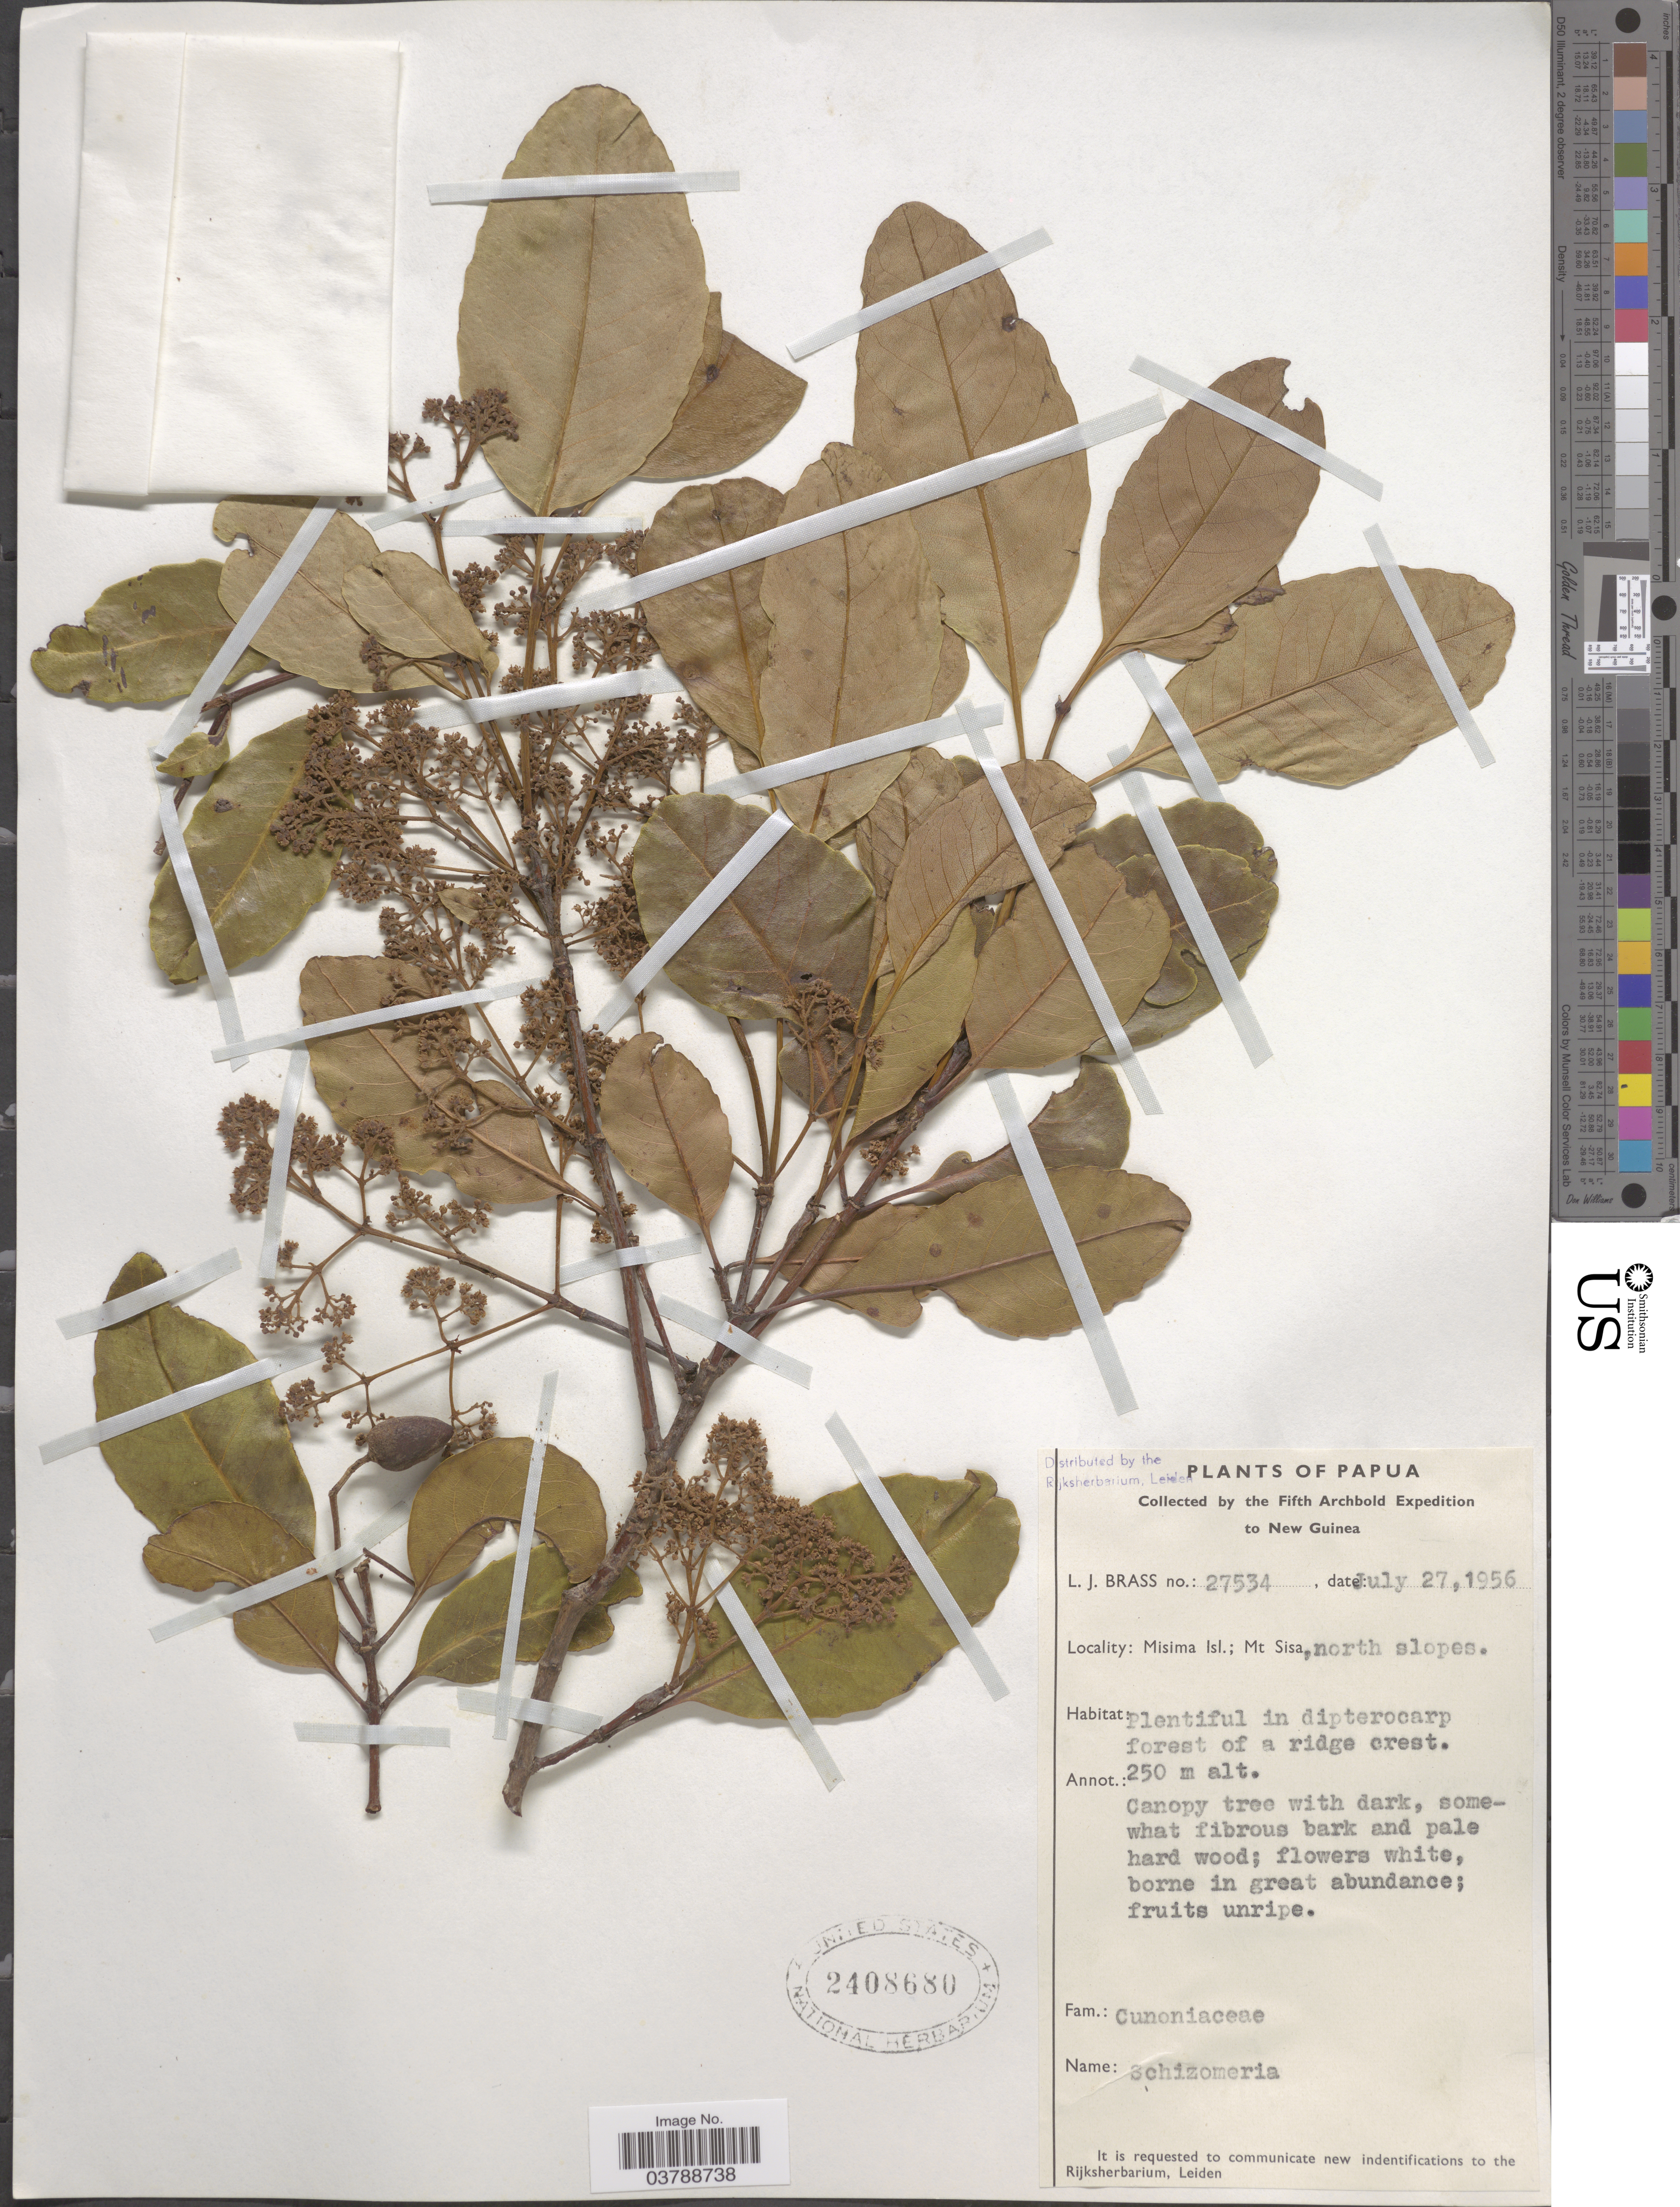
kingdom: Plantae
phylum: Tracheophyta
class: Magnoliopsida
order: Oxalidales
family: Cunoniaceae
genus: Schizomeria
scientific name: Schizomeria sp.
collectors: L. J. Brass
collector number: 27534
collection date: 1956-07-27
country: Papua New Guinea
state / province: Milne Bay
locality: Papua. New Guinea. Misima Isl.; Mt Sisa, north slopes.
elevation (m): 250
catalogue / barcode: US 2408680